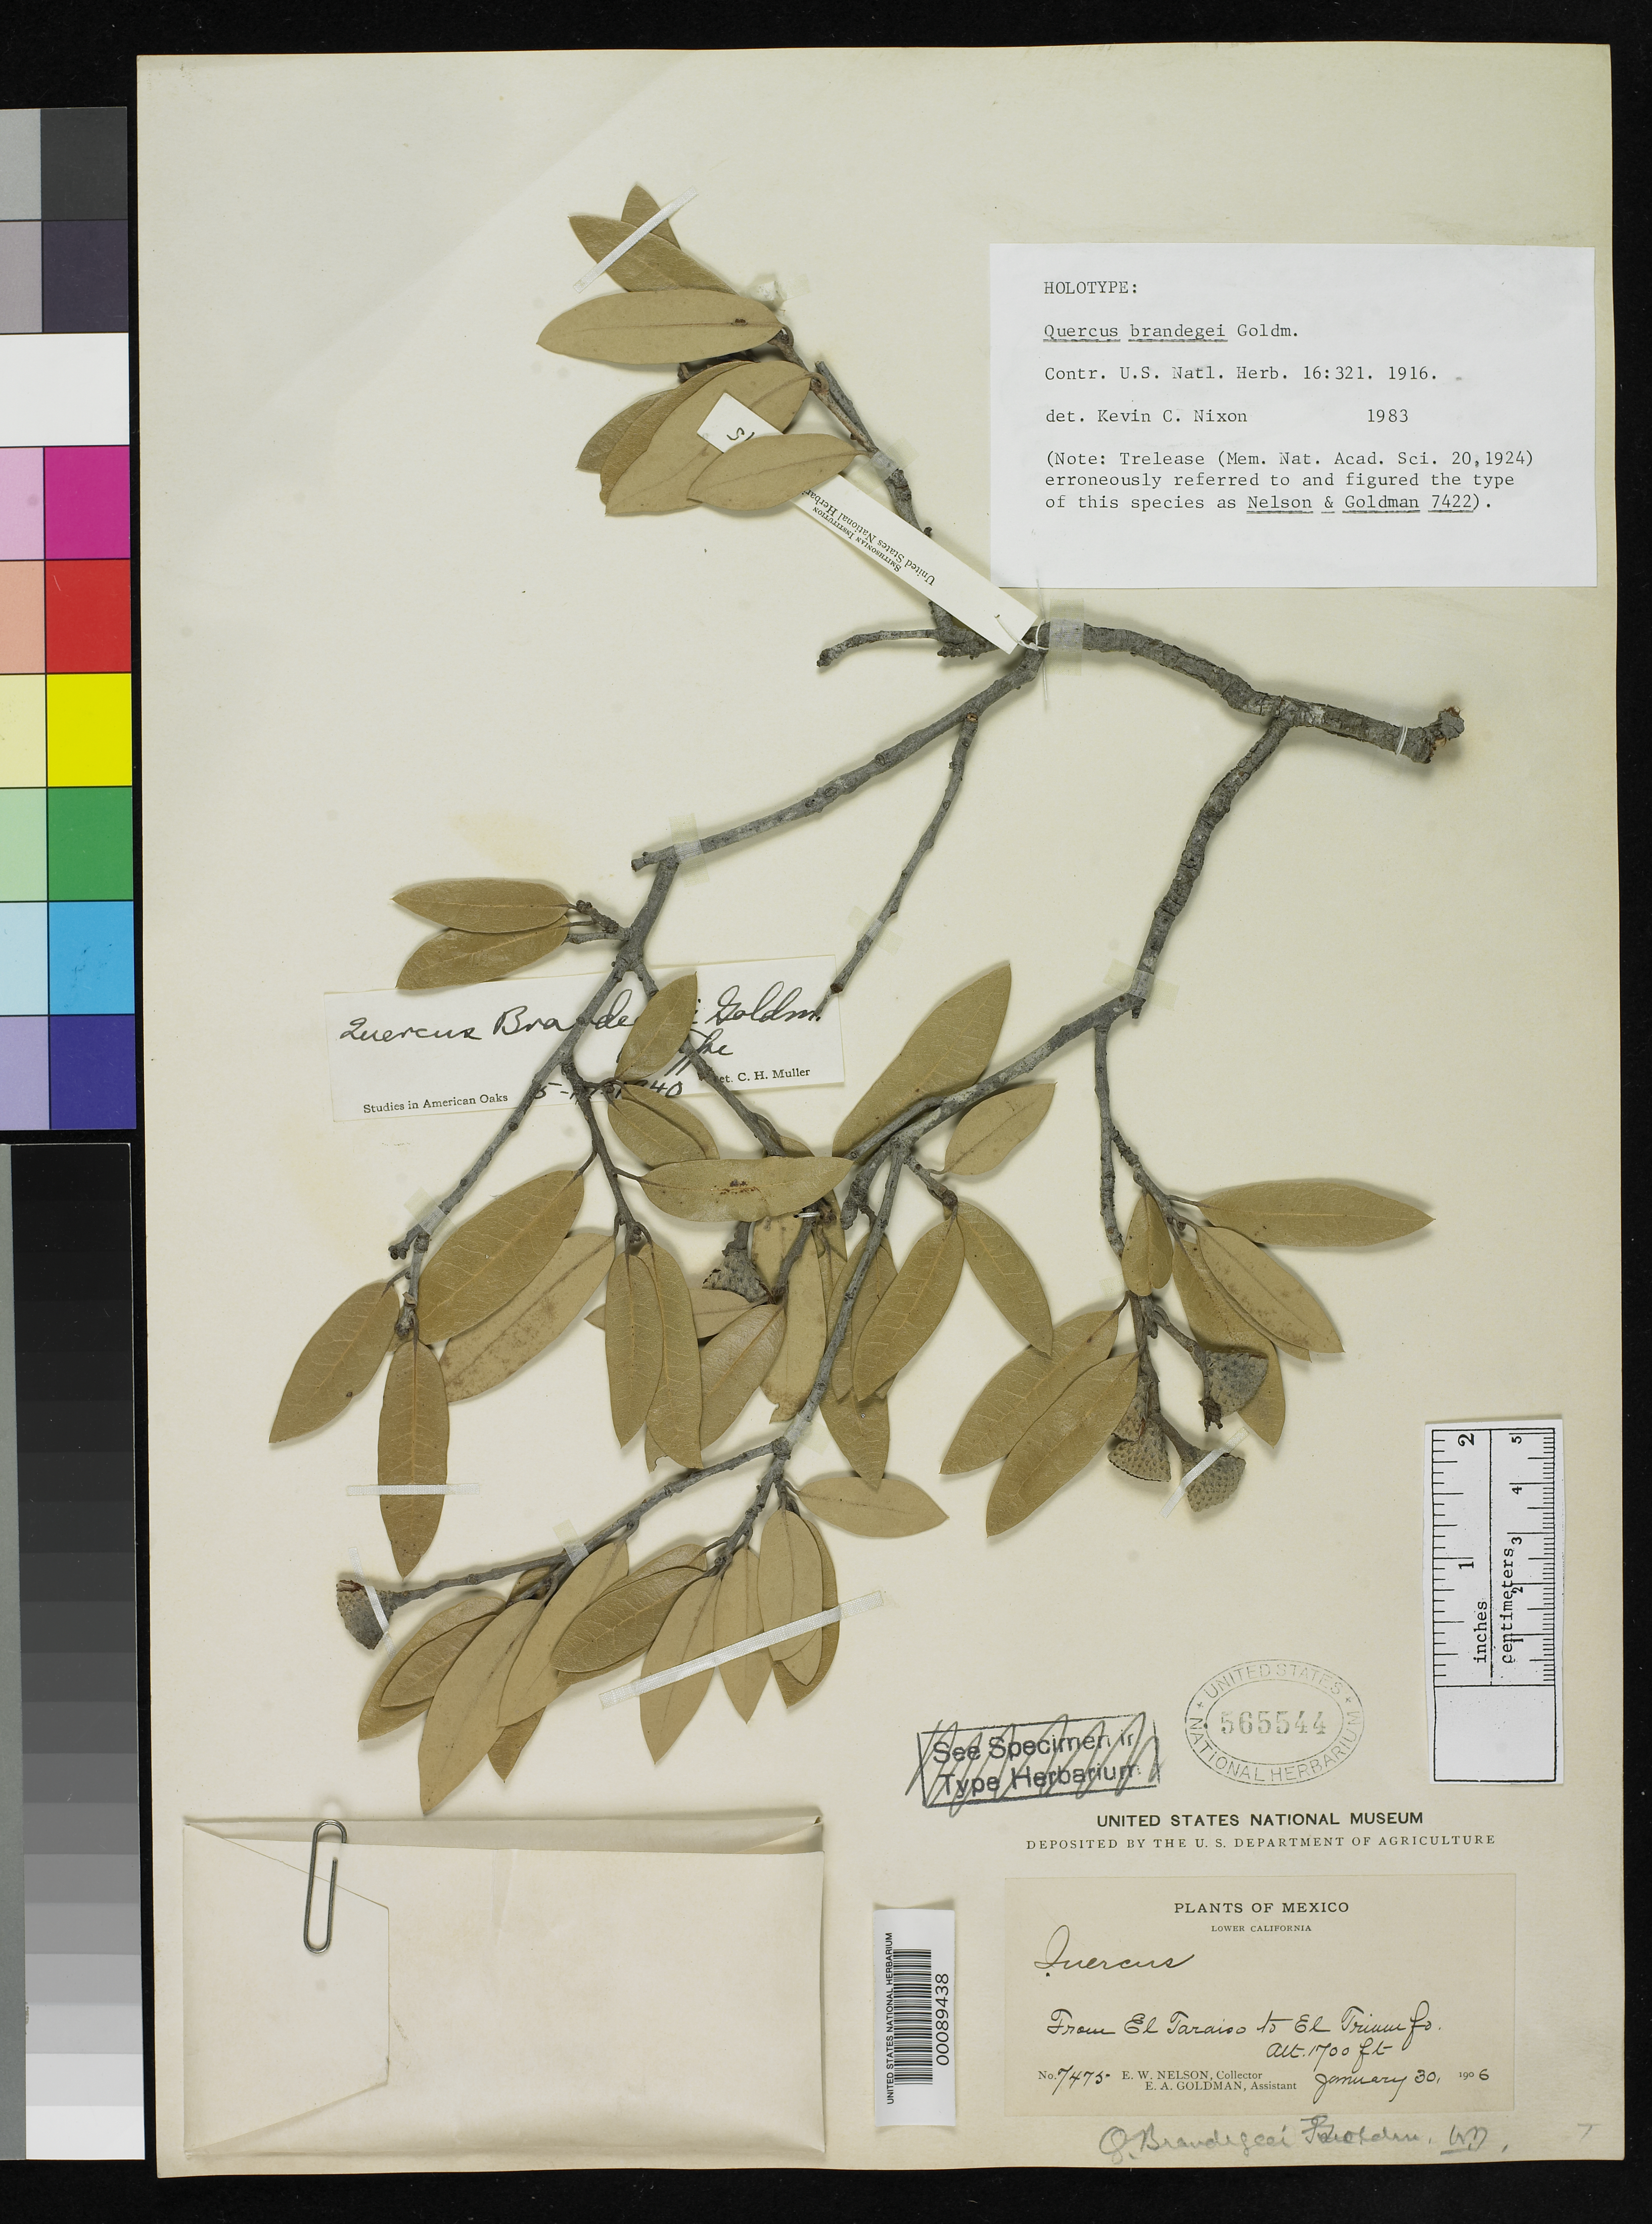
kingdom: Plantae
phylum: Tracheophyta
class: Magnoliopsida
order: Fagales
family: Fagaceae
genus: Quercus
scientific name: Quercus brandegeei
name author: Goldman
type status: Holotype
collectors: E. W. Nelson & E. A. Goldman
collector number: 7475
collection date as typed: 30 Jan 1906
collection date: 1906-01-30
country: Mexico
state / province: Baja California Sur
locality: Rancho El Paraiso, 18 mi SW of El Truinfo, NW base of Victoria Mountains.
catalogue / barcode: US 565544